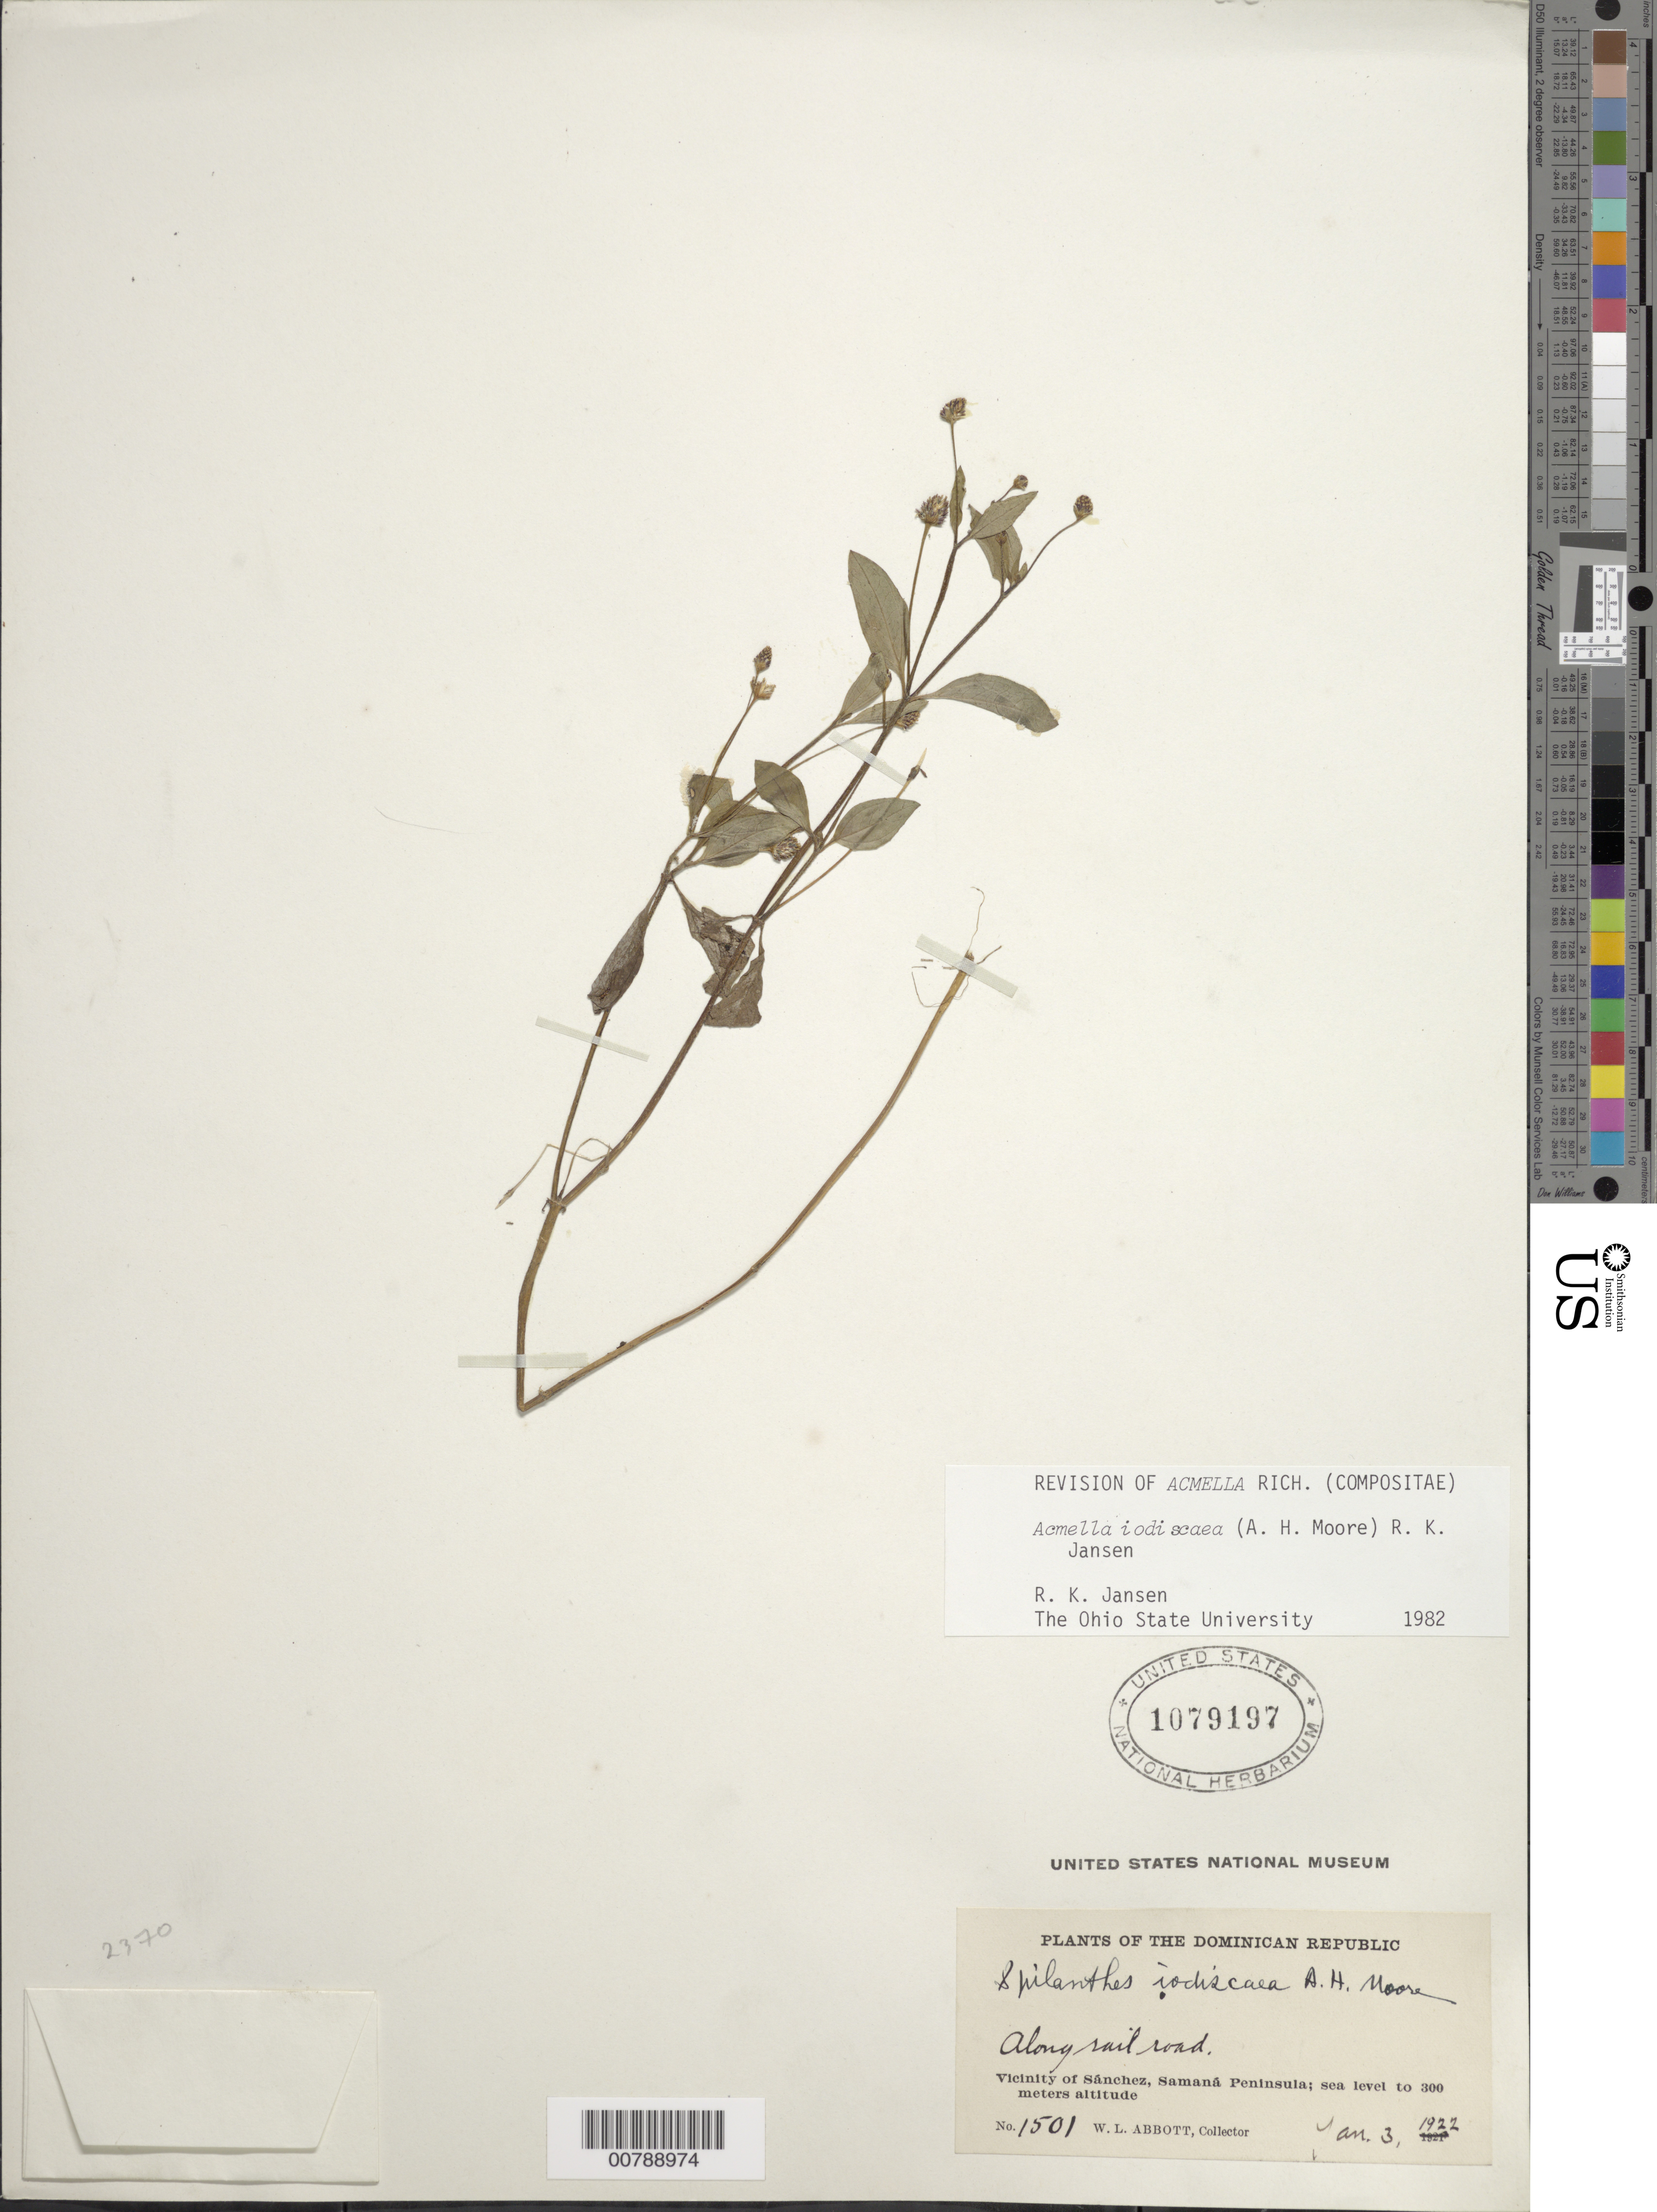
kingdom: Plantae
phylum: Tracheophyta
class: Magnoliopsida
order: Asterales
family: Asteraceae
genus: Acmella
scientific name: Acmella iodiscaea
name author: (A.H. Moore) R.K. Jansen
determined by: Jansen, R. K.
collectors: W. L. Abbott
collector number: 1501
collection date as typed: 03 Jan 1922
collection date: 1922-01-03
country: Dominican Republic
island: Hispaniola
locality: Vicinity of Sánchez, Samaná Peninsula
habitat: Along rail road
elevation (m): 0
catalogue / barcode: US 1079197